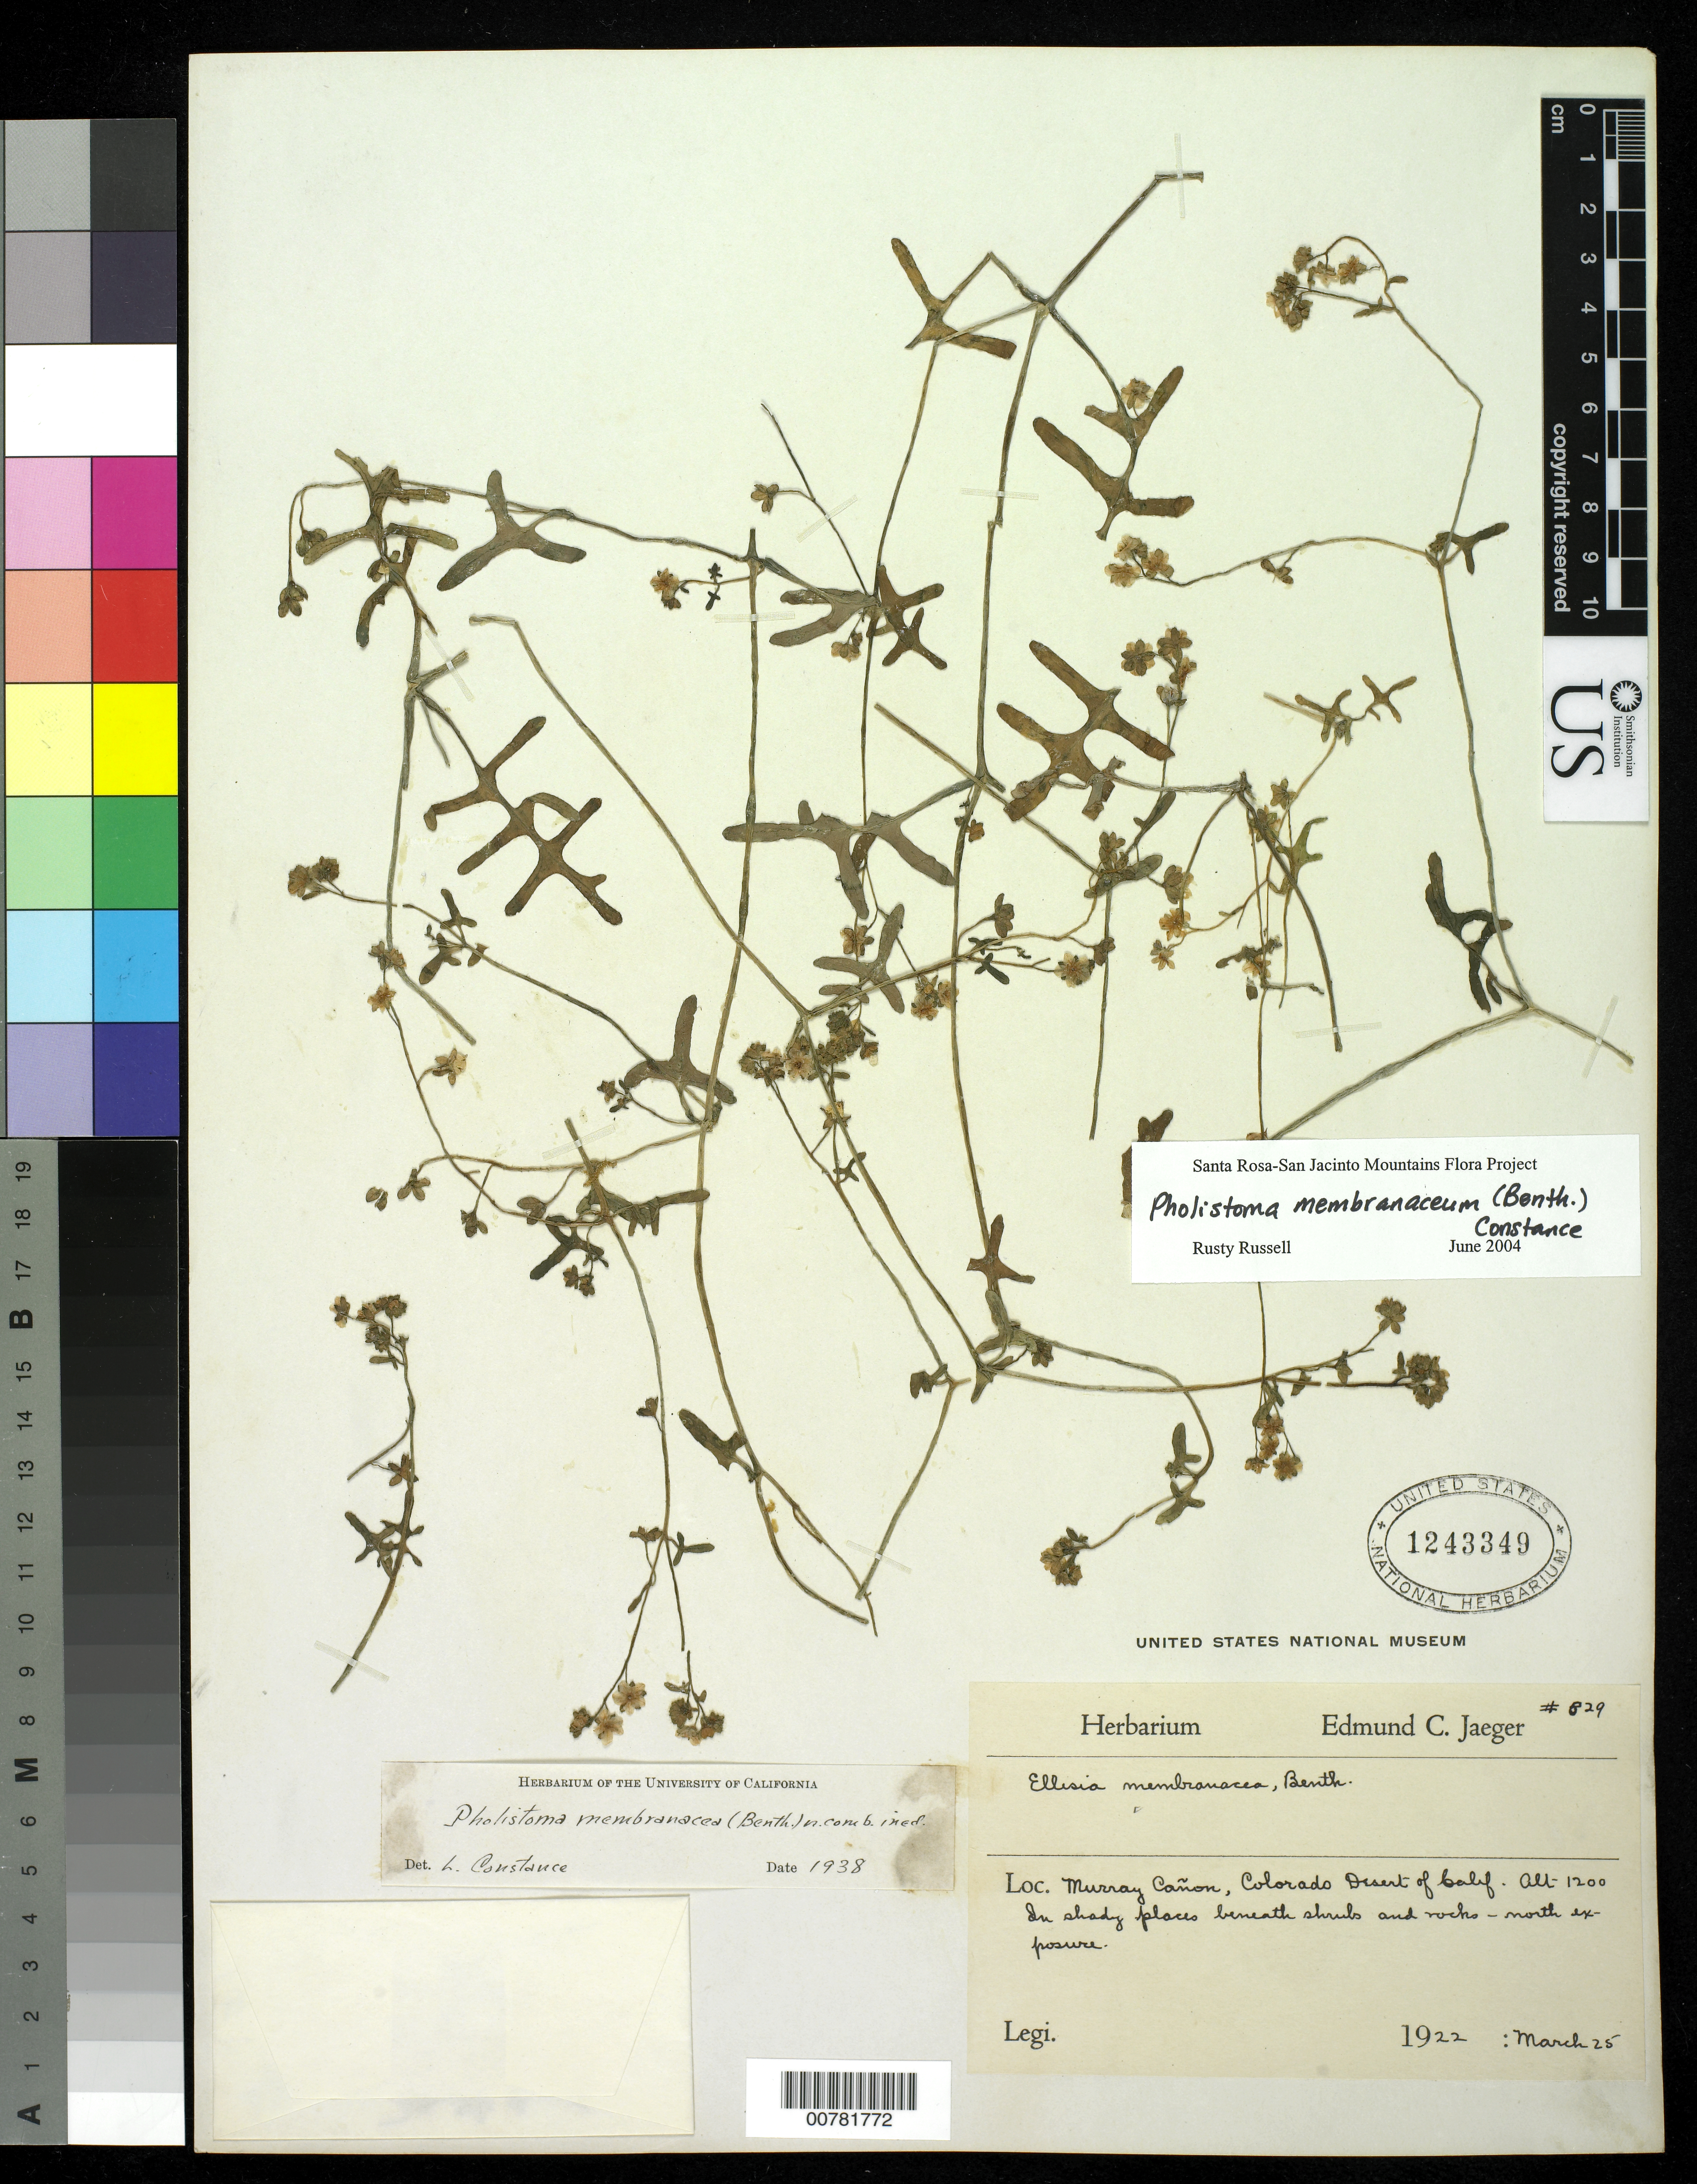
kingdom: Plantae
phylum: Tracheophyta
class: Magnoliopsida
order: Boraginales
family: Hydrophyllaceae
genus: Pholistoma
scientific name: Pholistoma membranaceum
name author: (Benth.) Constance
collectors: ex herb. E.C. Jaeger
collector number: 829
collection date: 1922-03-25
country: United States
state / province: California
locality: Murray Cañon, Colorado Desert of Calif.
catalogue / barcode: US 1243349